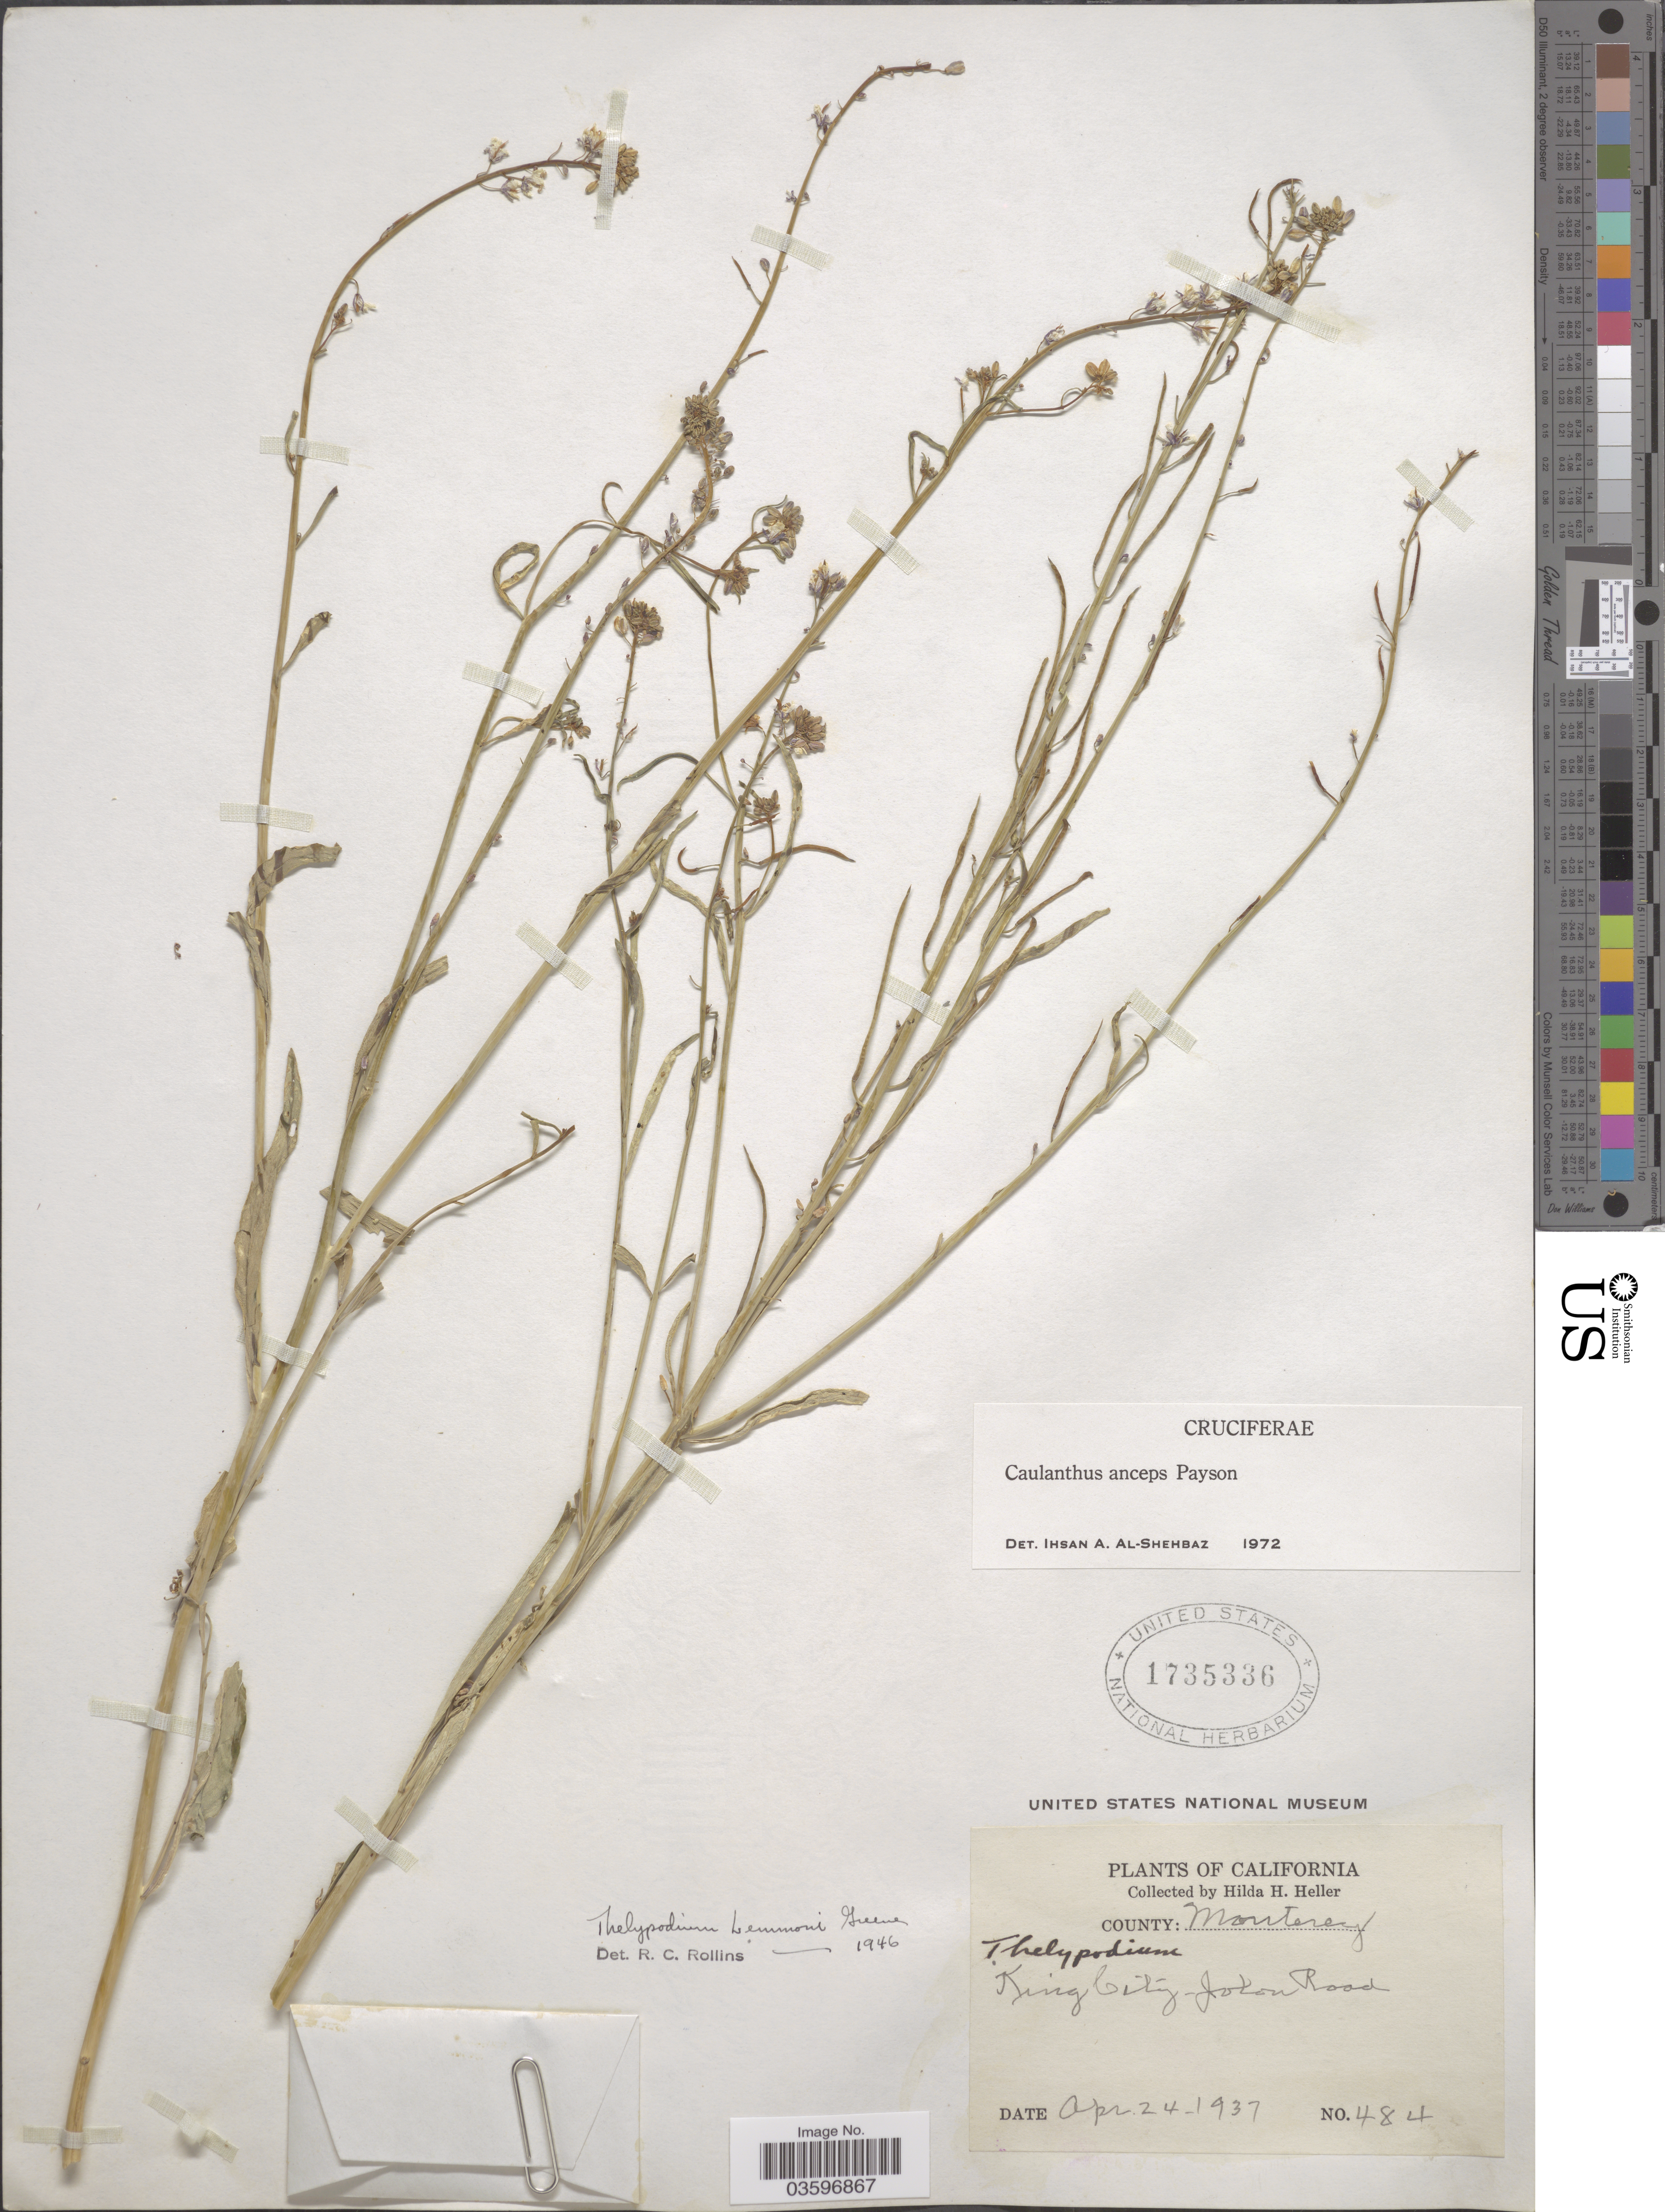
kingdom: Plantae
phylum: Tracheophyta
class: Magnoliopsida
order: Brassicales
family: Brassicaceae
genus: Caulanthus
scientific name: Caulanthus anceps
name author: Payson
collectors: H. H. Heller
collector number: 484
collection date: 1937-04-24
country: United States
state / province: California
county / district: Monterey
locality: County: Monterey. King City-Jolon Road.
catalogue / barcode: US 1735336